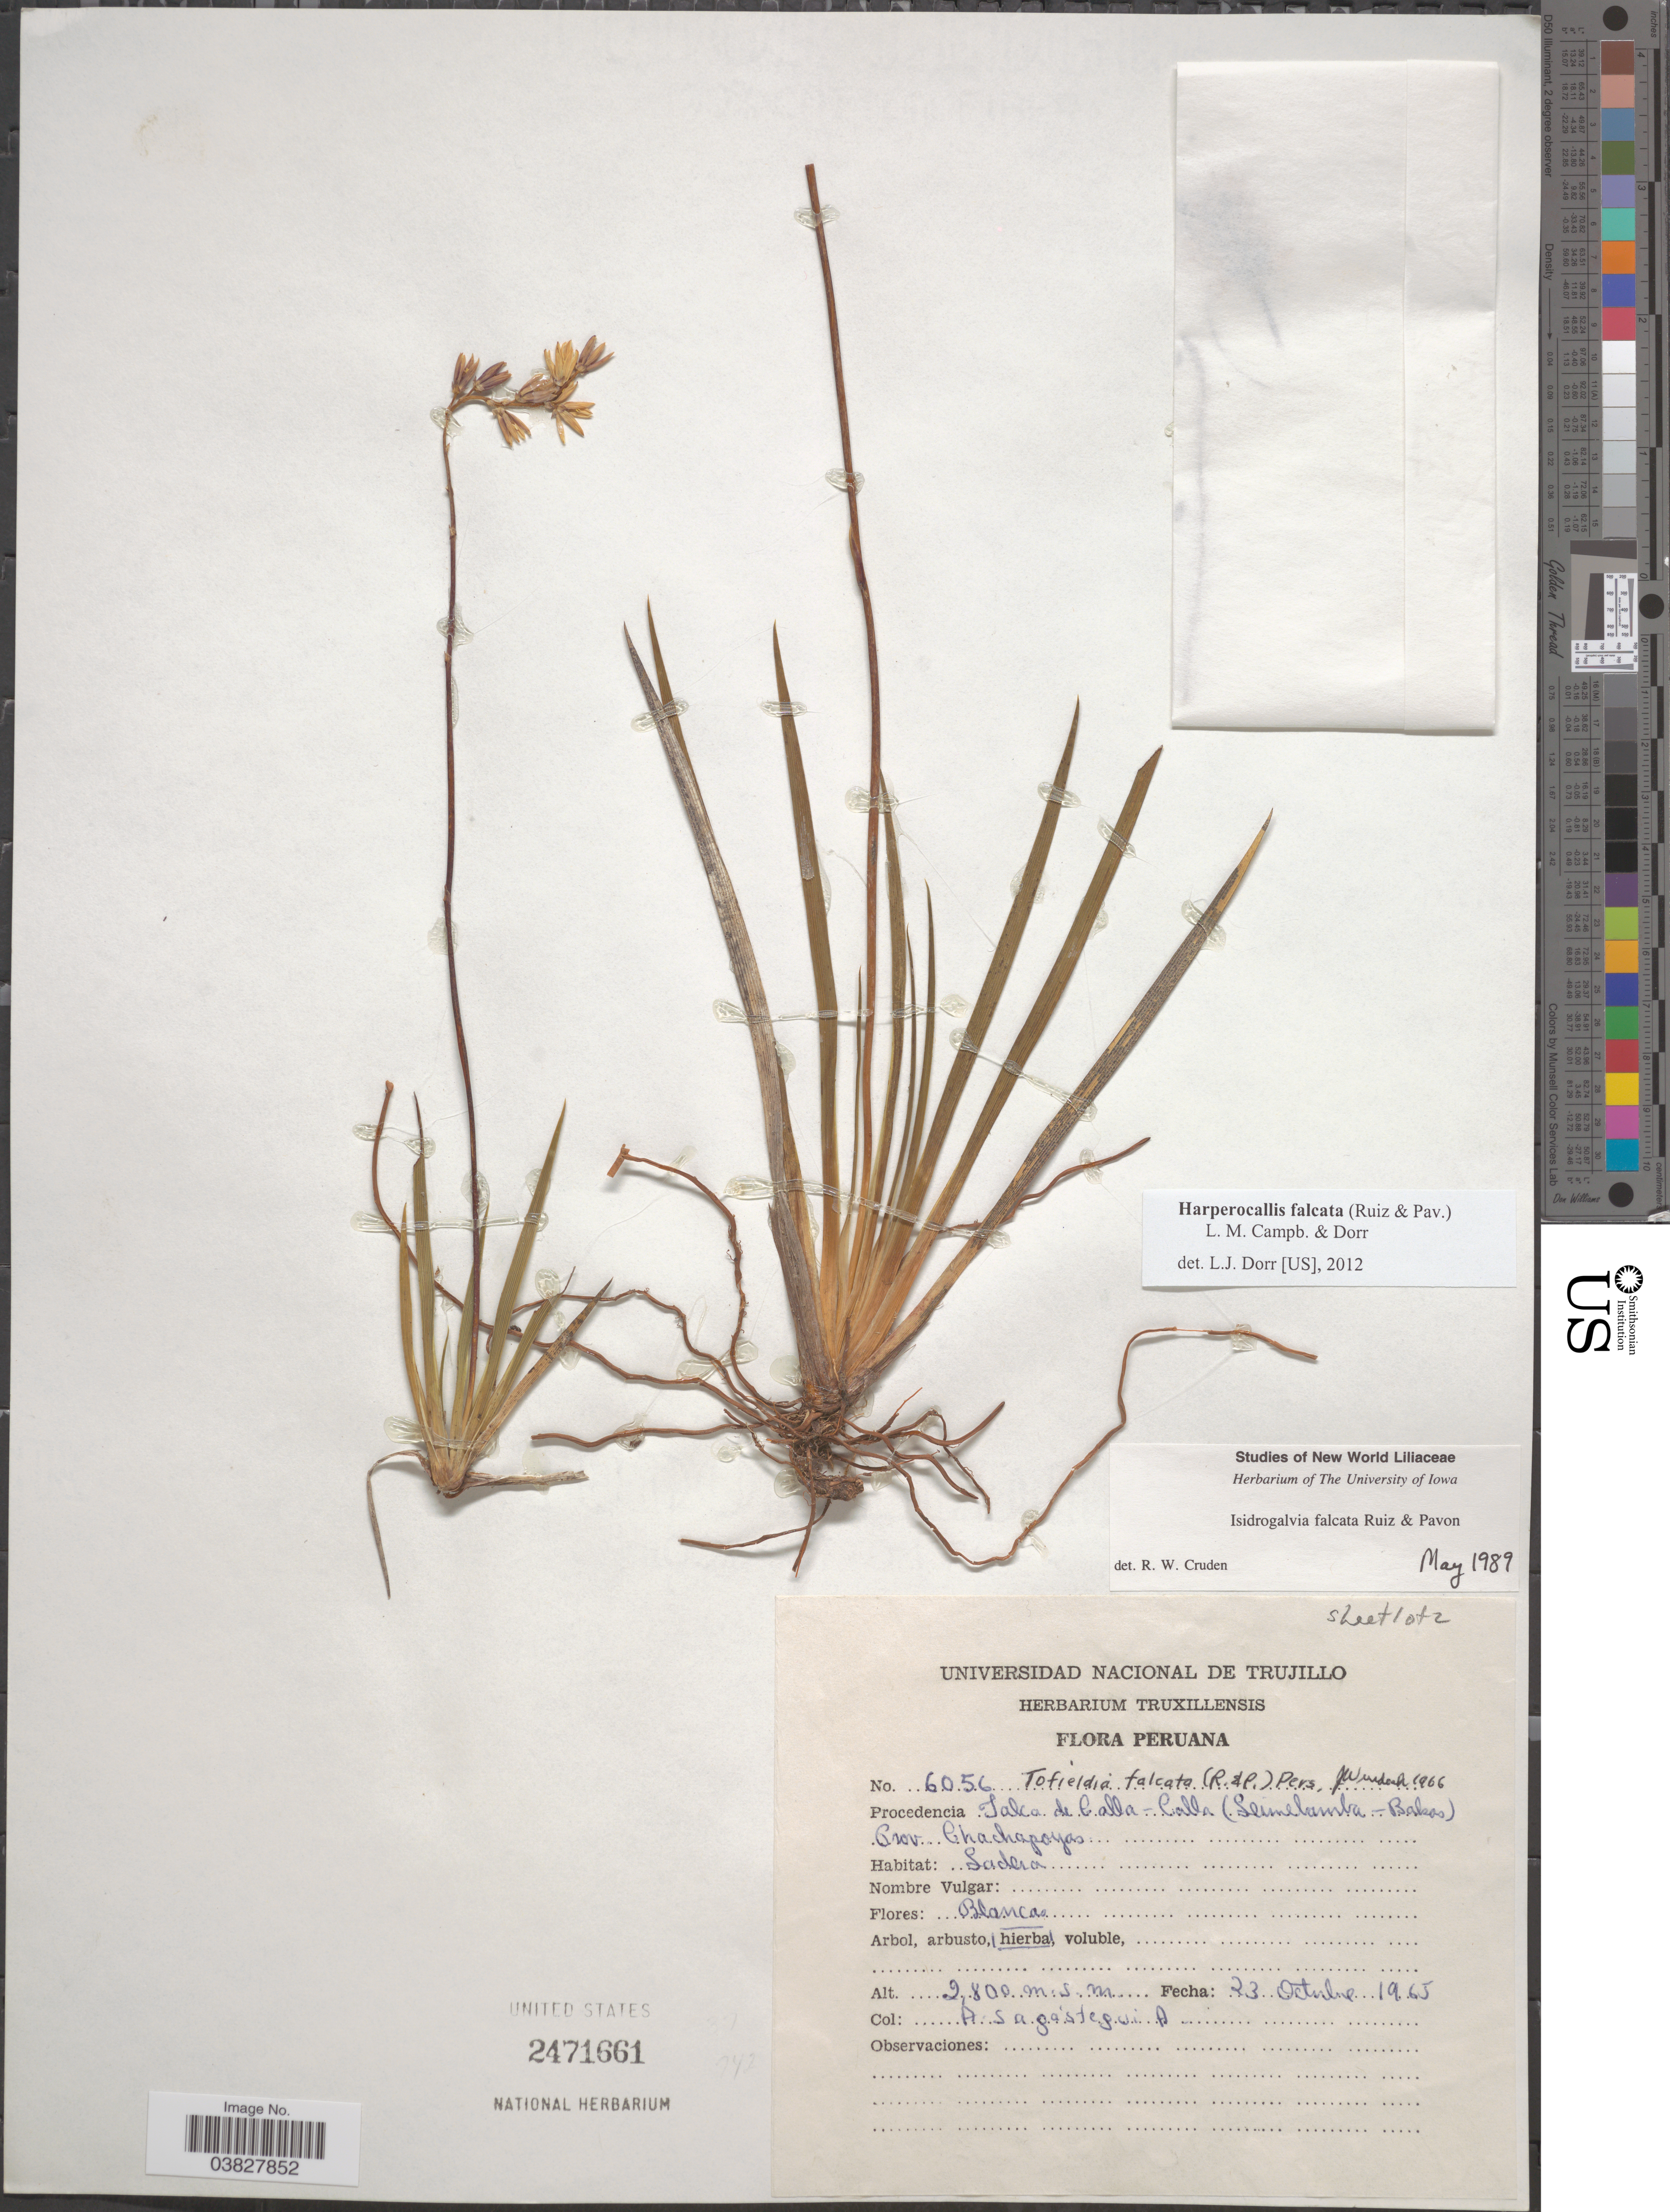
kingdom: Plantae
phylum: Tracheophyta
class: Liliopsida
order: Alismatales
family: Tofieldiaceae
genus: Harperocallis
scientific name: Harperocallis falcata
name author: (Ruiz & Pav.) L.M. Campb. & Dorr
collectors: A. Sagastegui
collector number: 6056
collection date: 1965-10-23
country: Peru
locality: Jalca de Calla-Calla (Leimebamba-Balsas). Prov. Chachapoyas.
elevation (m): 2800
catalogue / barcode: US 2471661